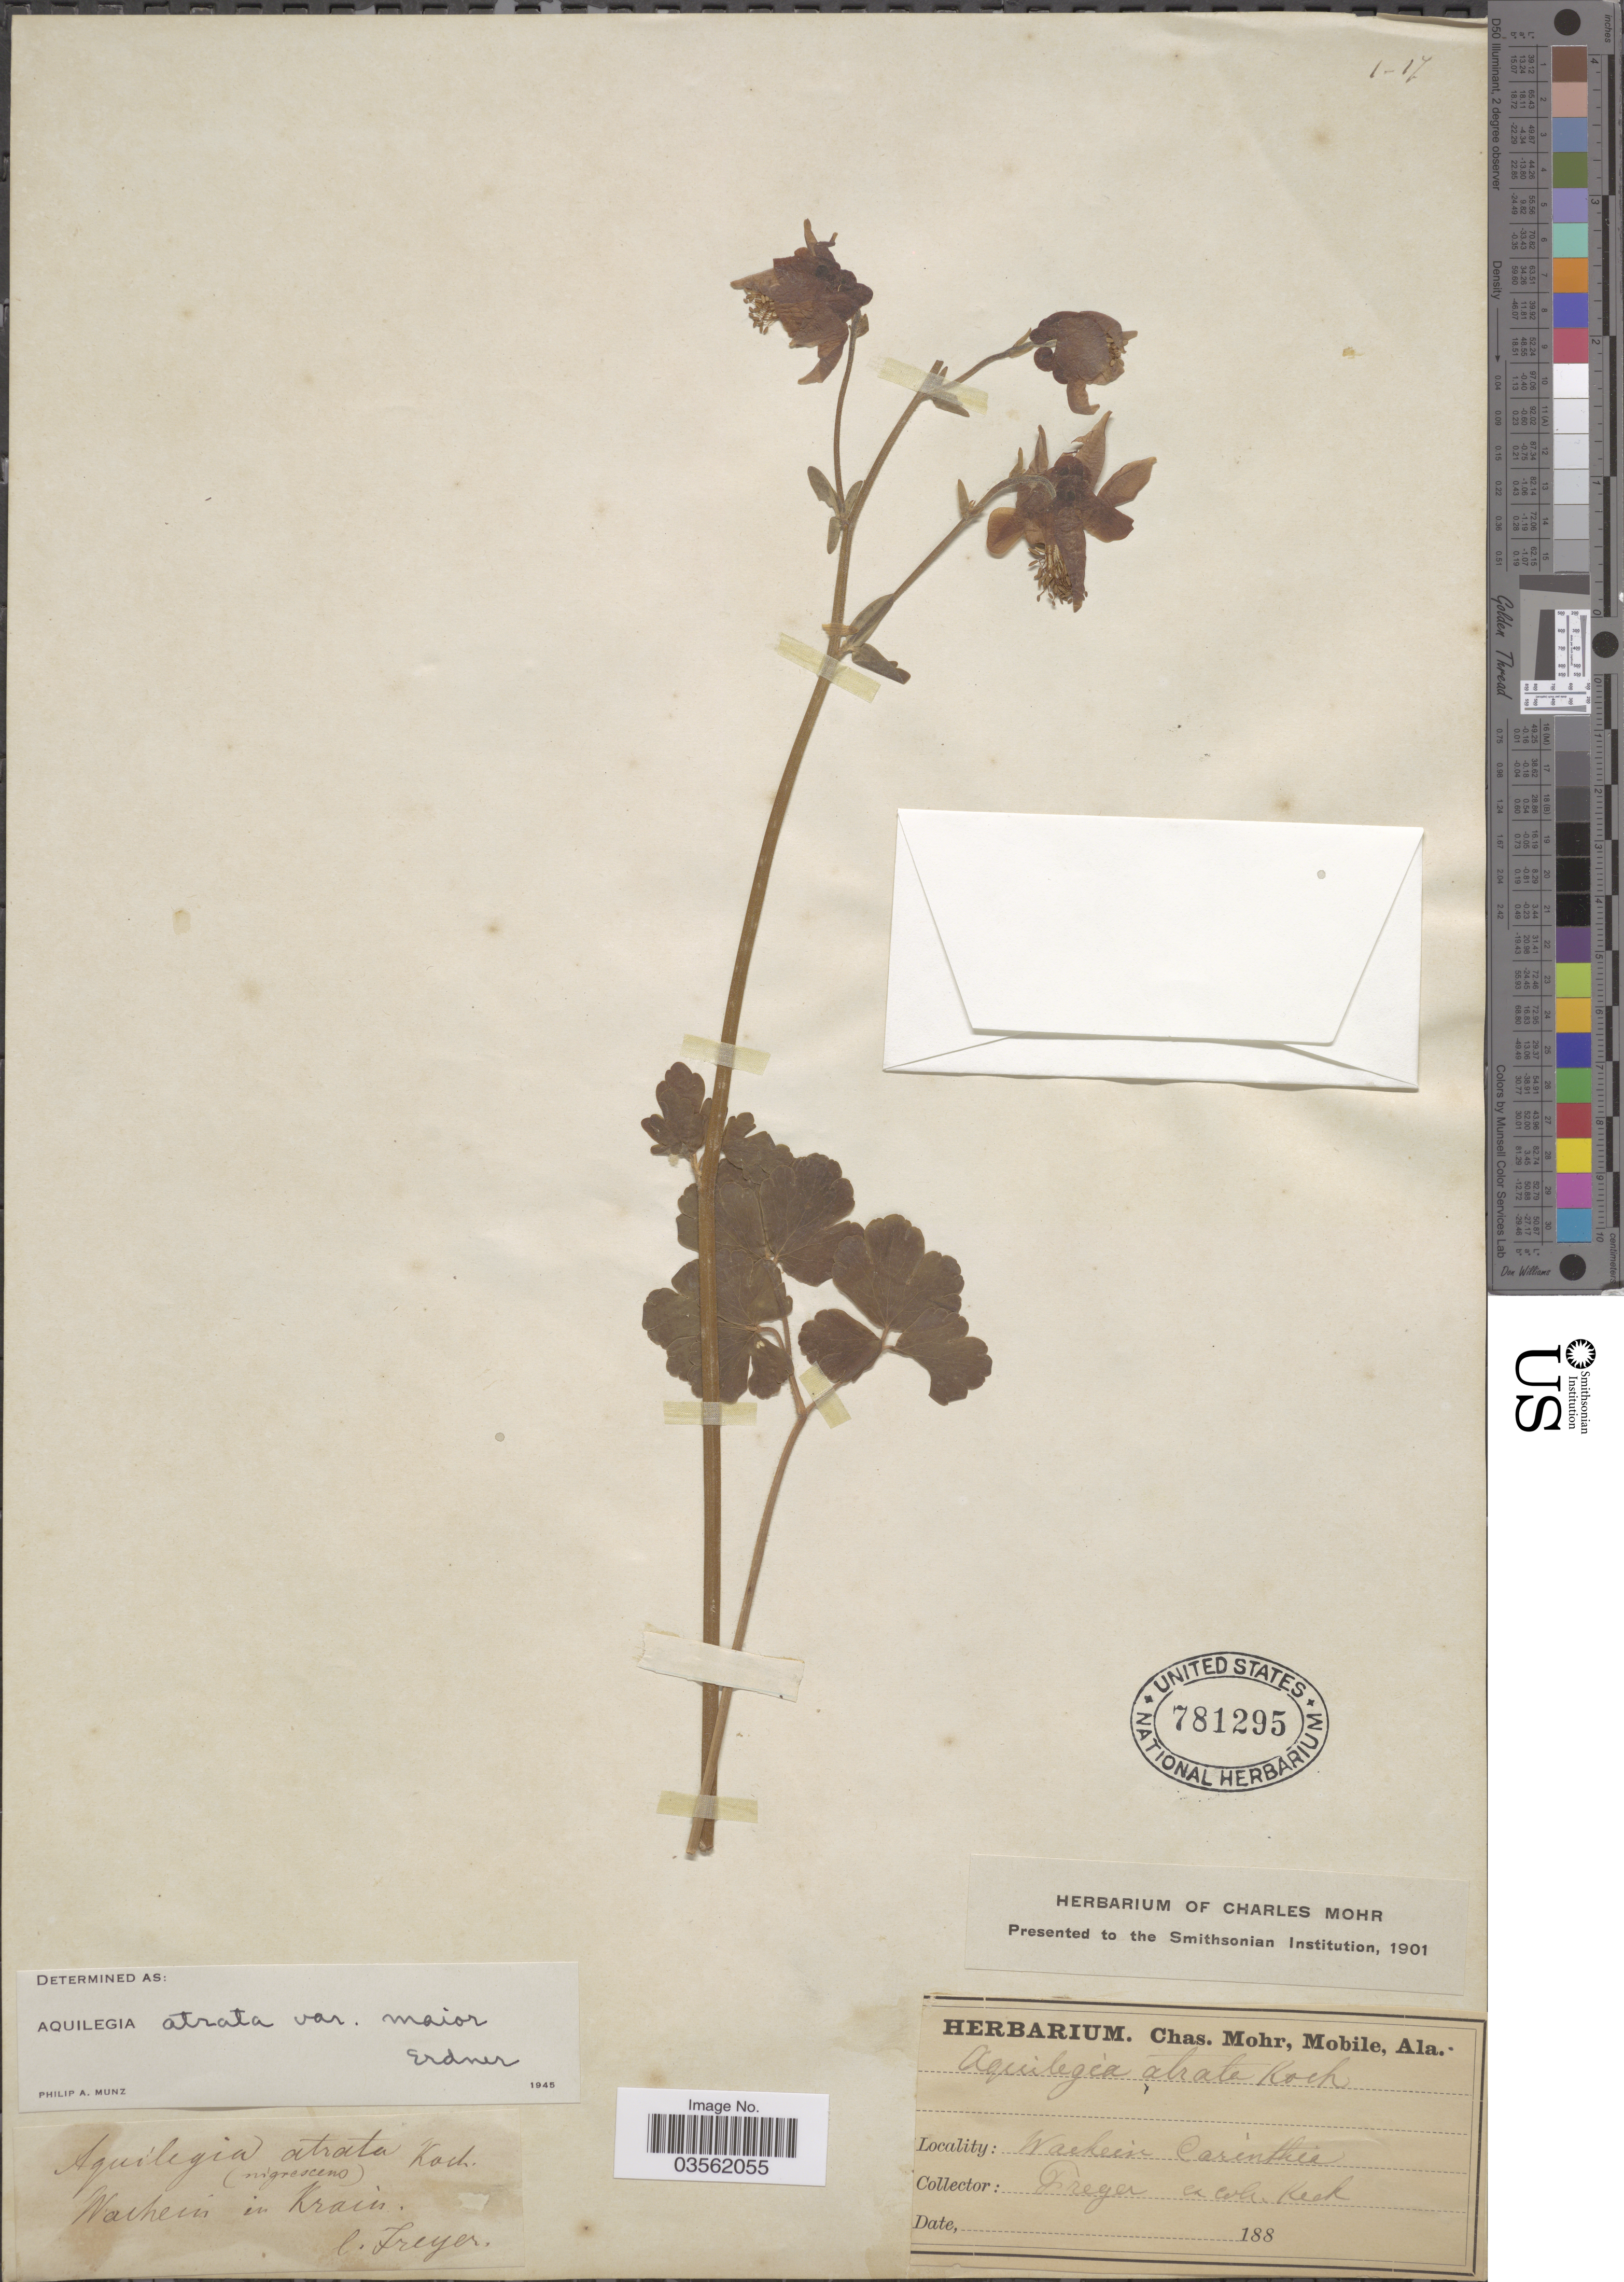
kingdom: Plantae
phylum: Tracheophyta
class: Magnoliopsida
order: Ranunculales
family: Ranunculaceae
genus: Aquilegia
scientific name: Aquilegia atrata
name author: Koch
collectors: -. Freyer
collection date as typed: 188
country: Slovenia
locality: Wachein in Krain. Wachein Carènthea.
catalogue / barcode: US 781295